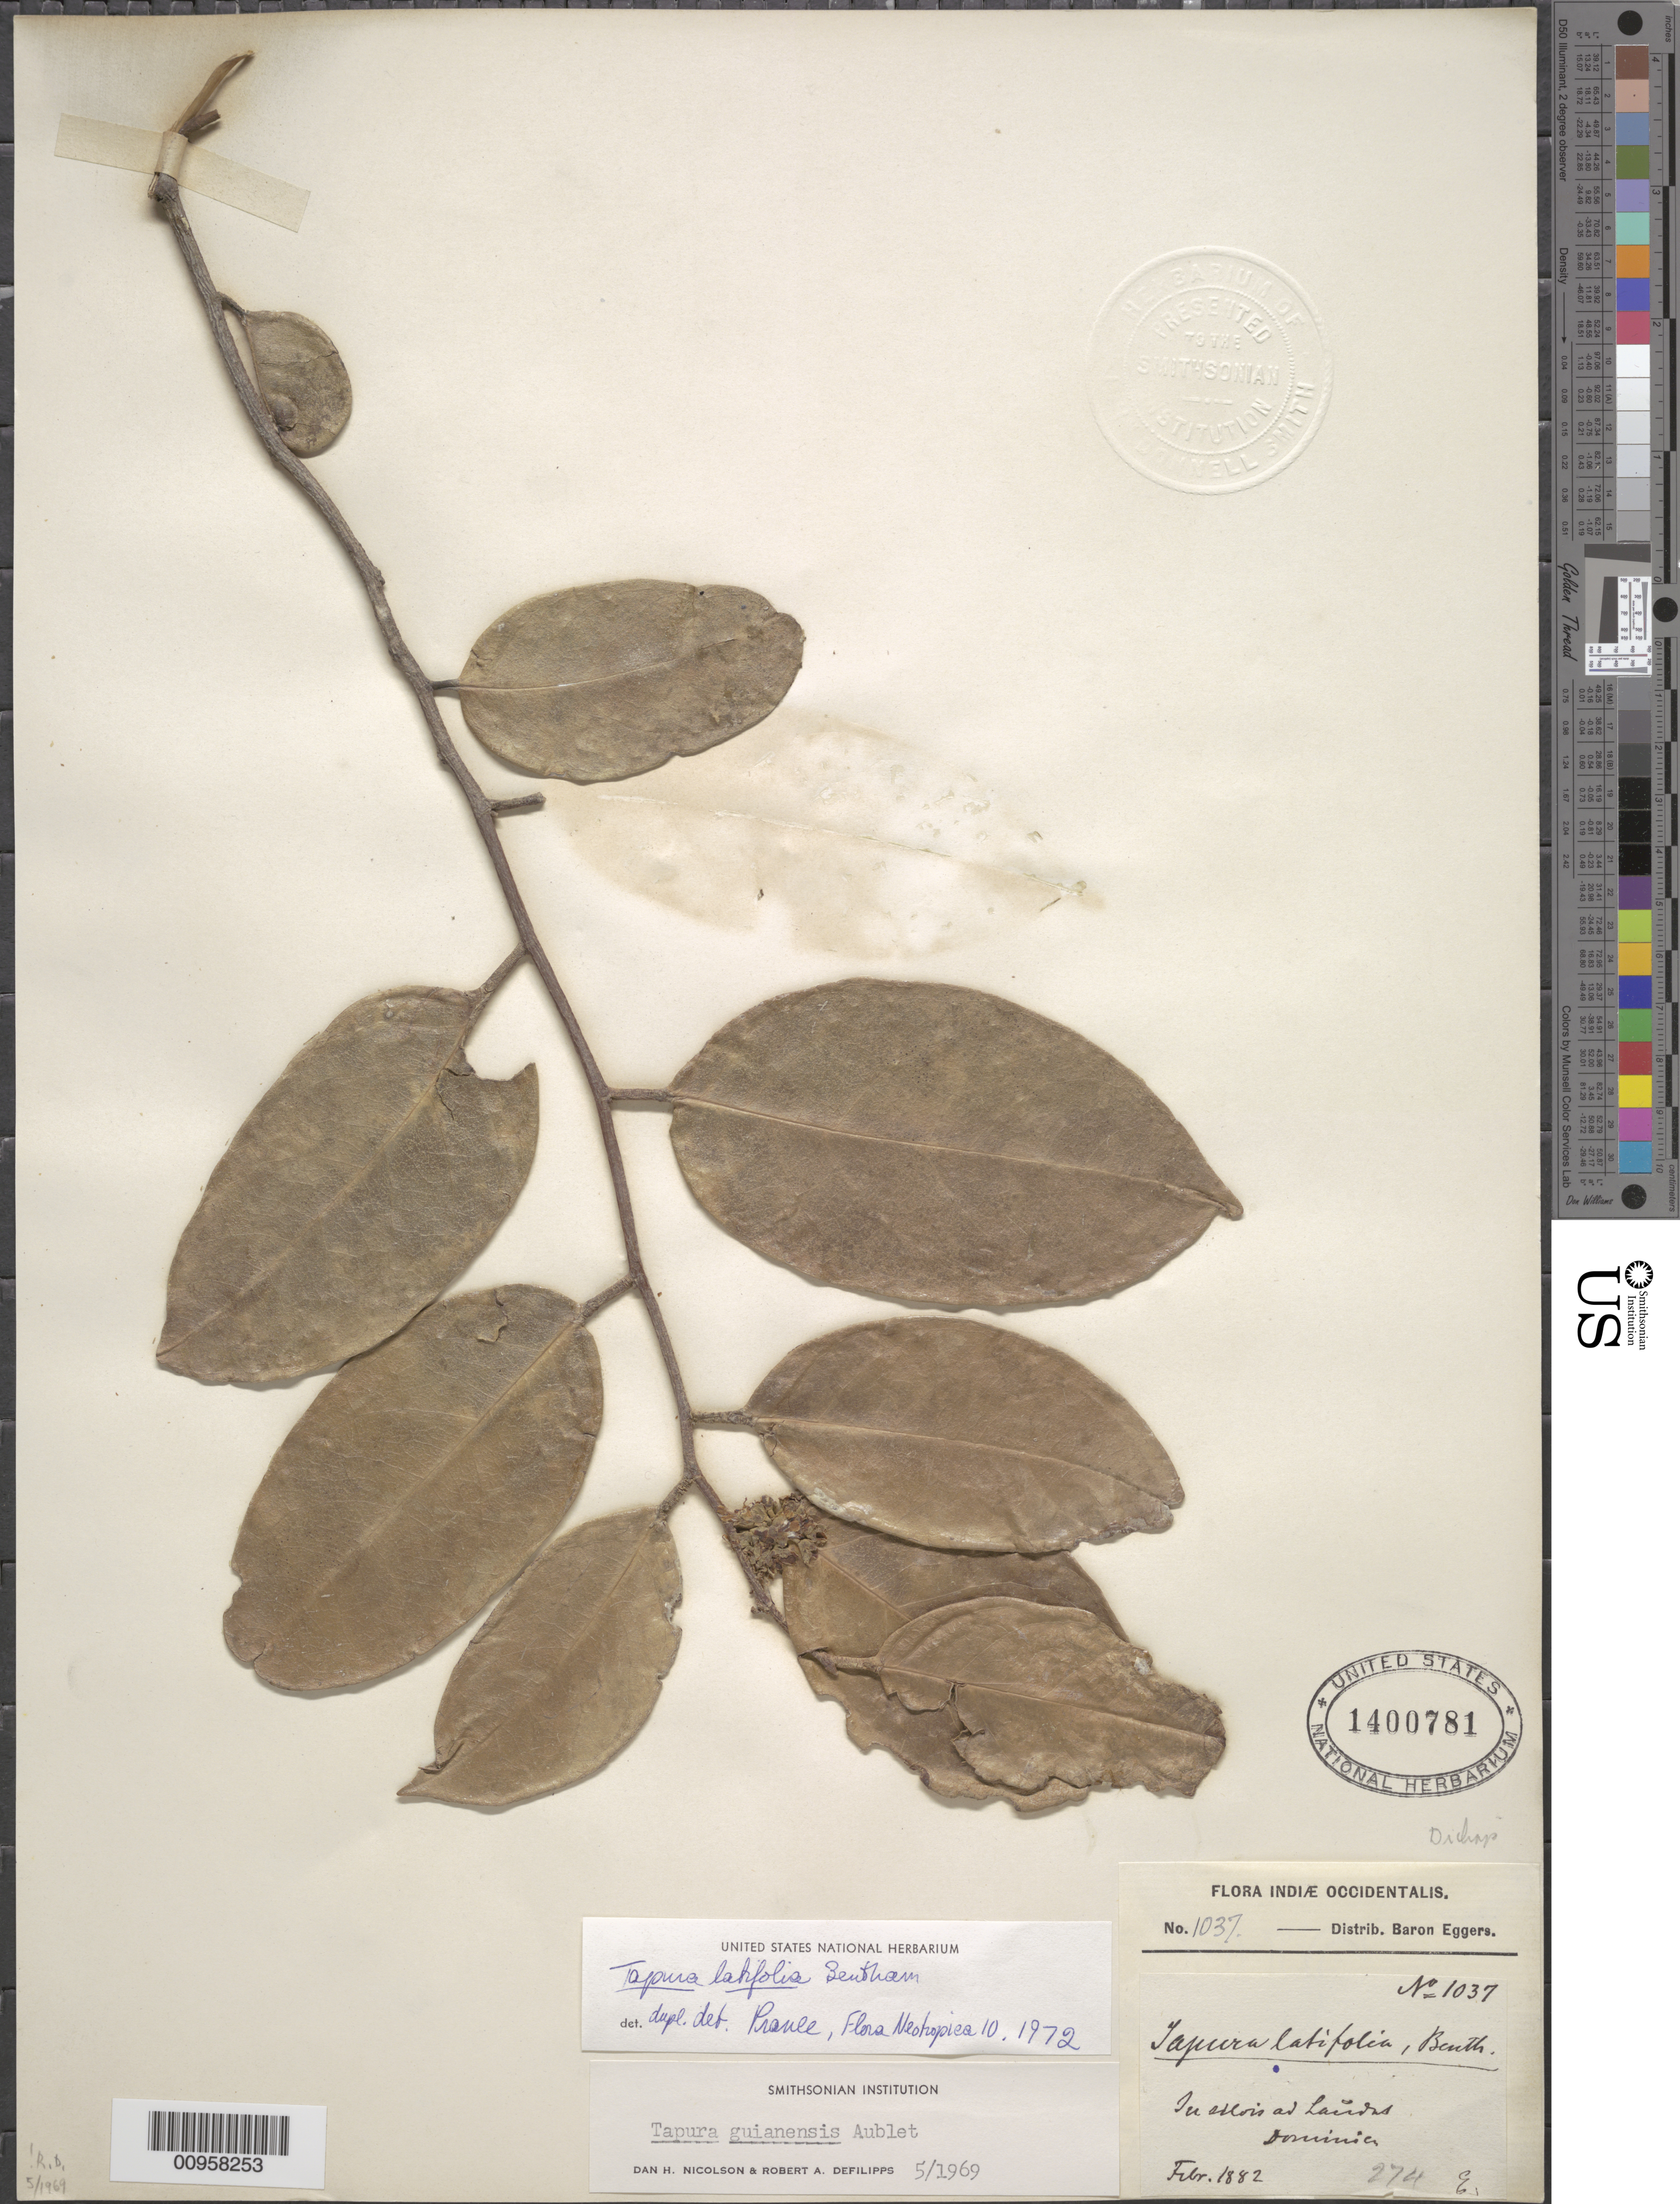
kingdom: Plantae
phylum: Tracheophyta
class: Magnoliopsida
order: Malpighiales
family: Dichapetalaceae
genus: Tapura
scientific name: Tapura latifolia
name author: Benth.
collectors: H. F. A. von Eggers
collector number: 1037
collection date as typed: Feb 1882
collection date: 1882-02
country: Dominica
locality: Ad Laudat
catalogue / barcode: US 1400781